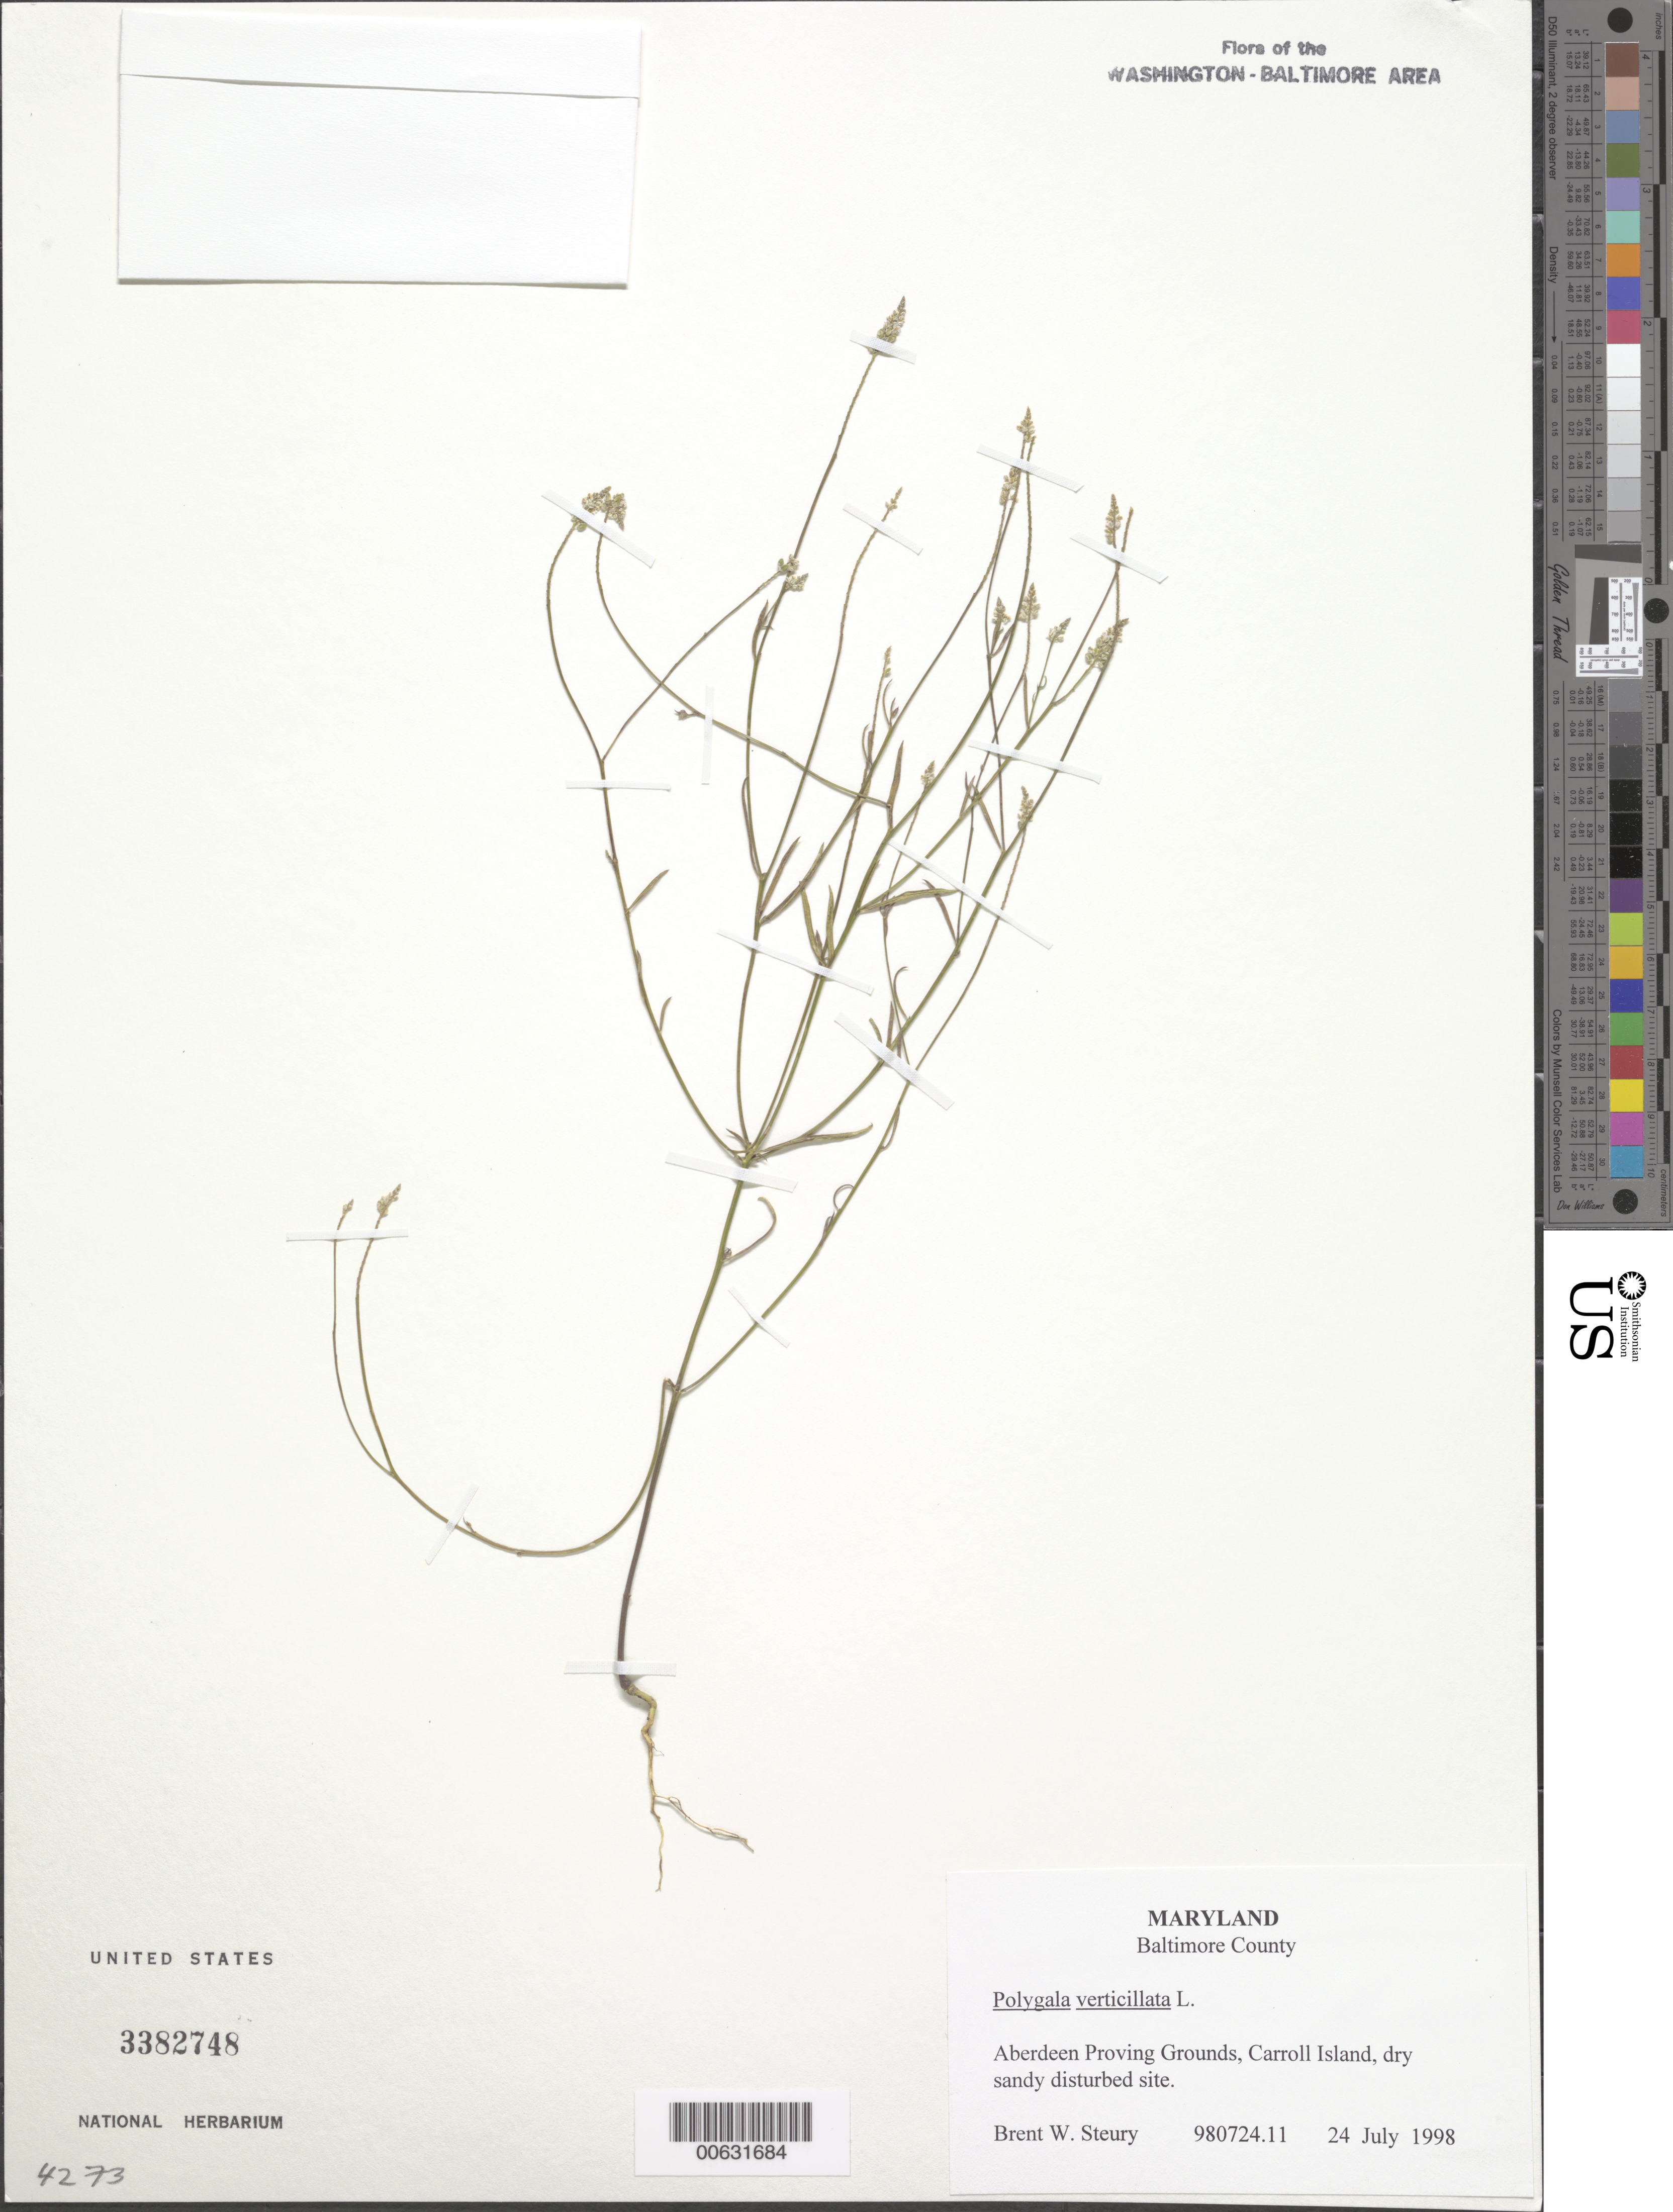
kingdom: Plantae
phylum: Tracheophyta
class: Magnoliopsida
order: Fabales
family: Polygalaceae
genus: Polygala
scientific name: Polygala verticillata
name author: L.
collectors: B. Steury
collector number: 980724.11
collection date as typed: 24 Jul 1998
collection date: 1998-07-24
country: United States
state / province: Maryland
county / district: Baltimore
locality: Aberdeen Proving Ground, Carroll Island.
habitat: Dry sandy disturbed site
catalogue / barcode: US 3382748